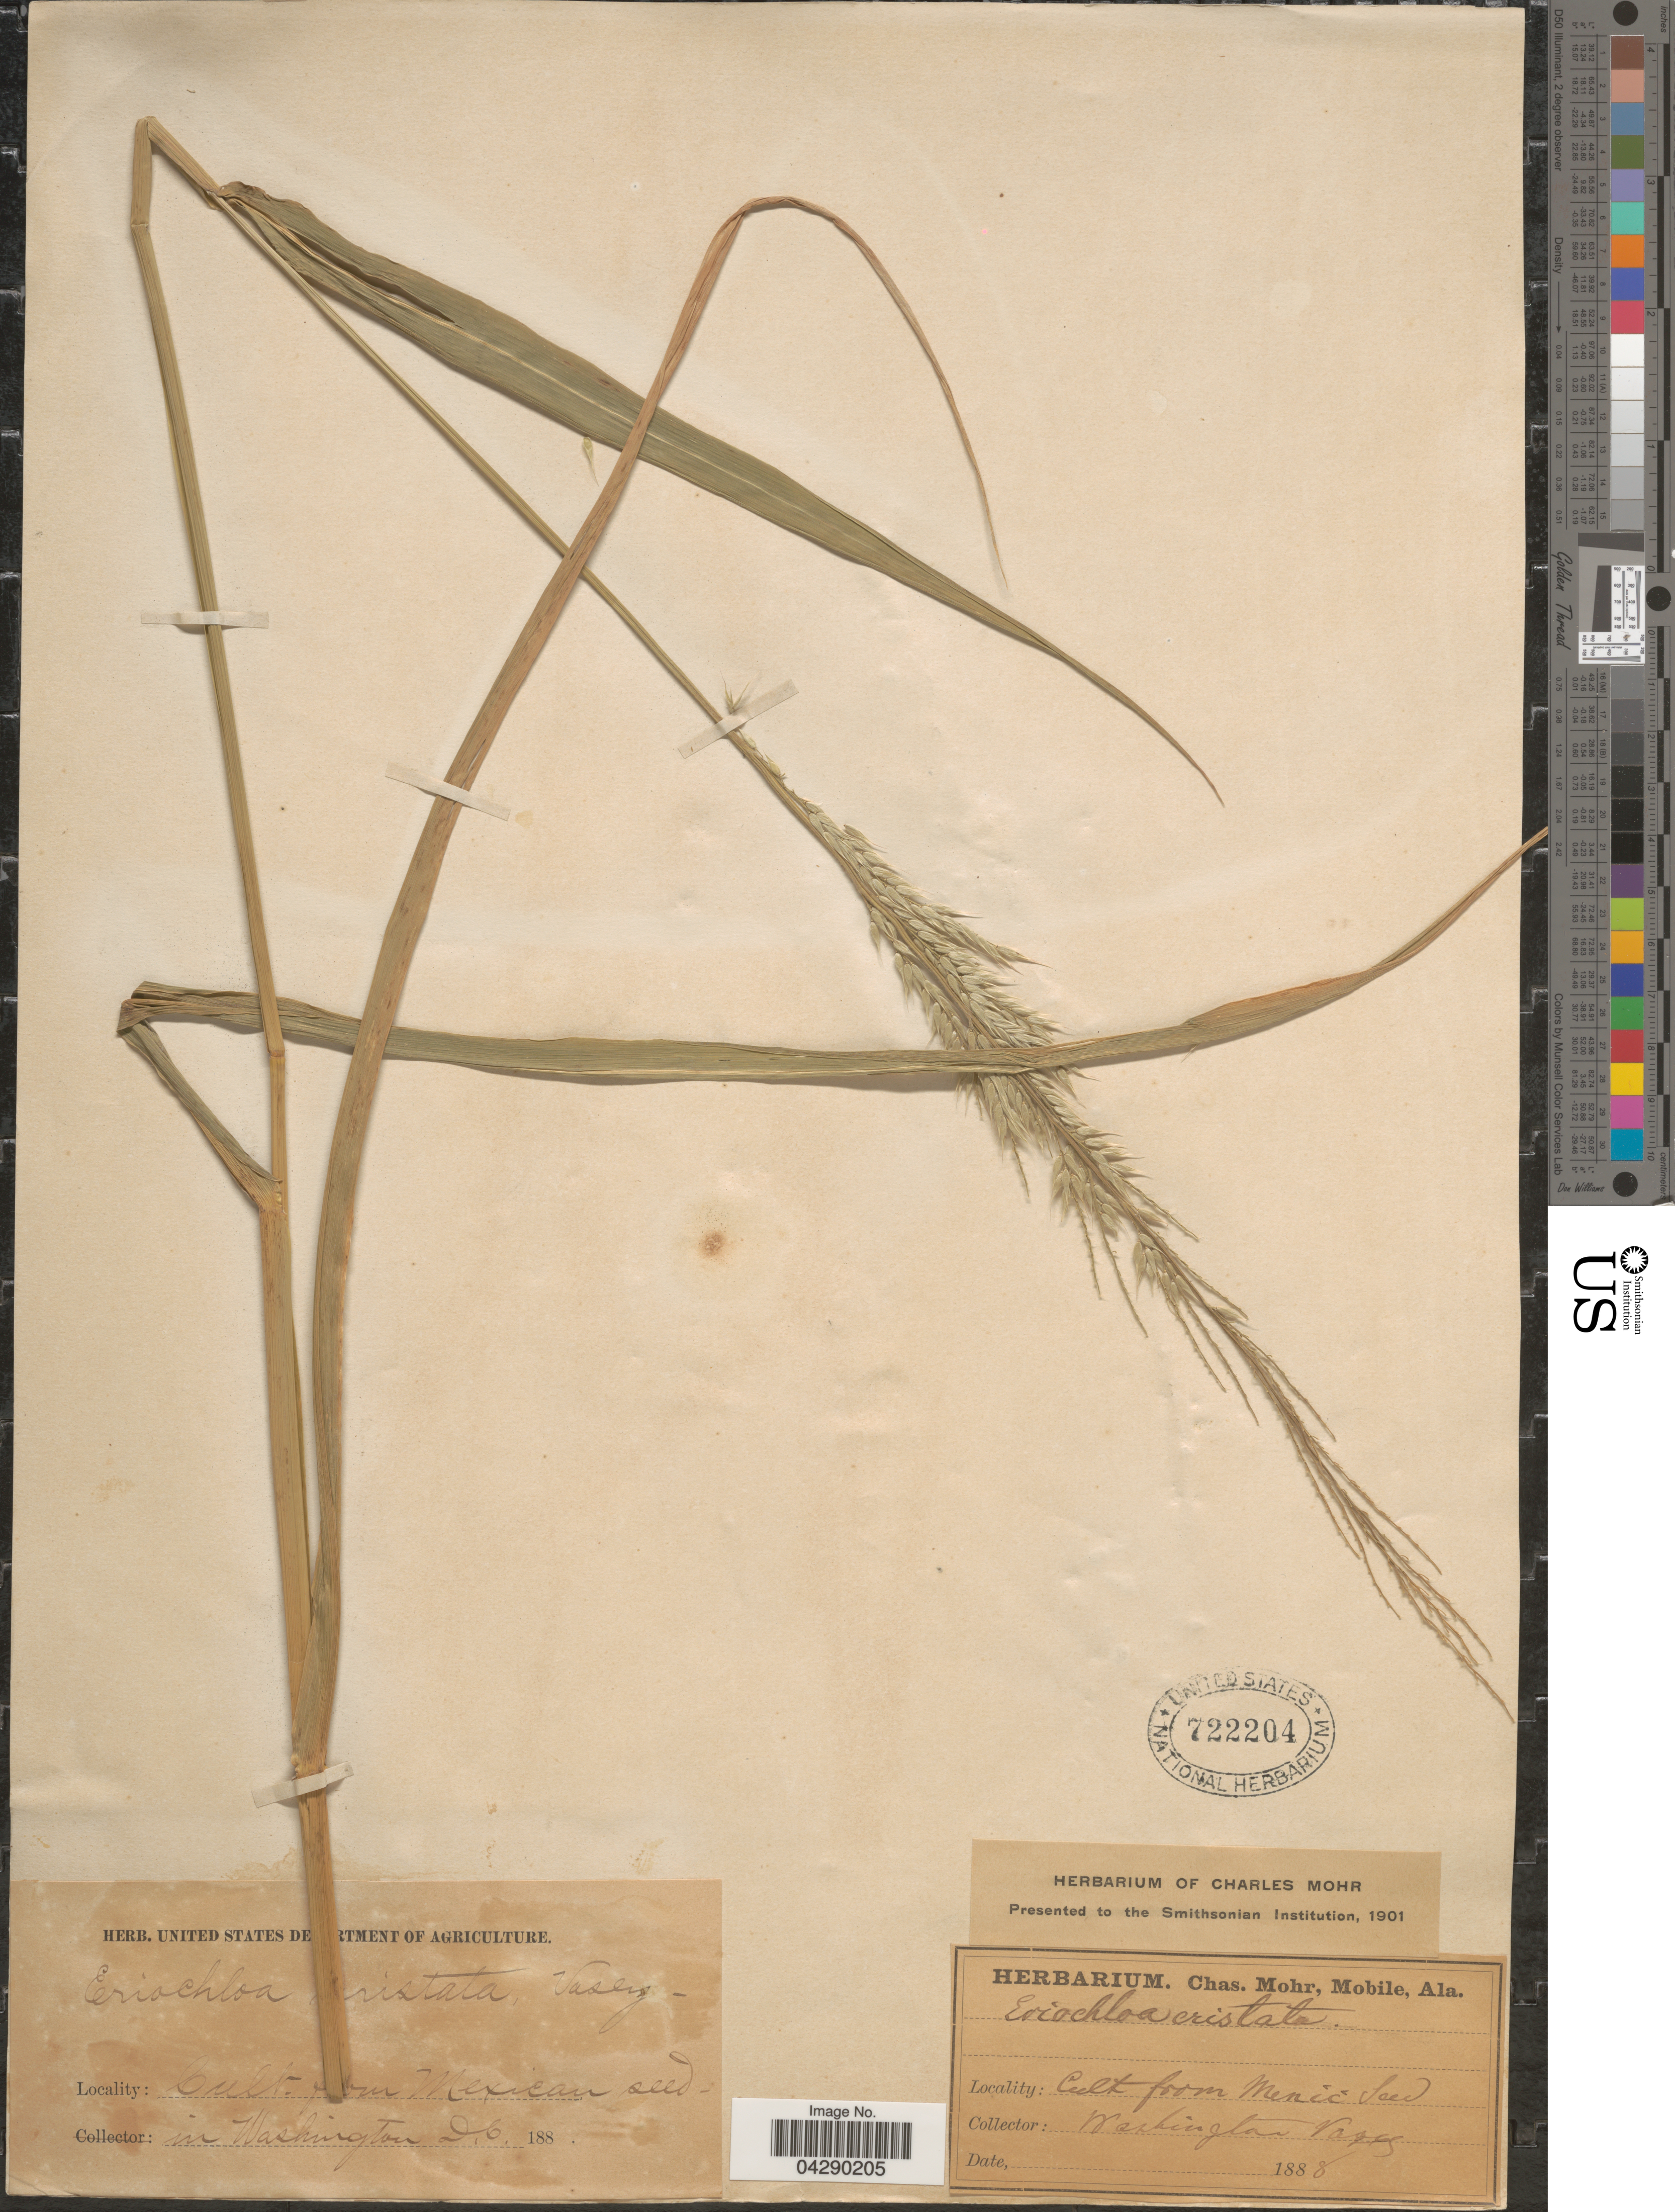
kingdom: Plantae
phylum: Tracheophyta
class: Liliopsida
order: Poales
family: Poaceae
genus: Eriochloa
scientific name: Eriochloa aristata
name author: Vasey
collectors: ex herb. Charles Mohr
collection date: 1888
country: United States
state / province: District of Columbia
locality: Cult. from Mexican Seed in Washington D. C.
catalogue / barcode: US 722204